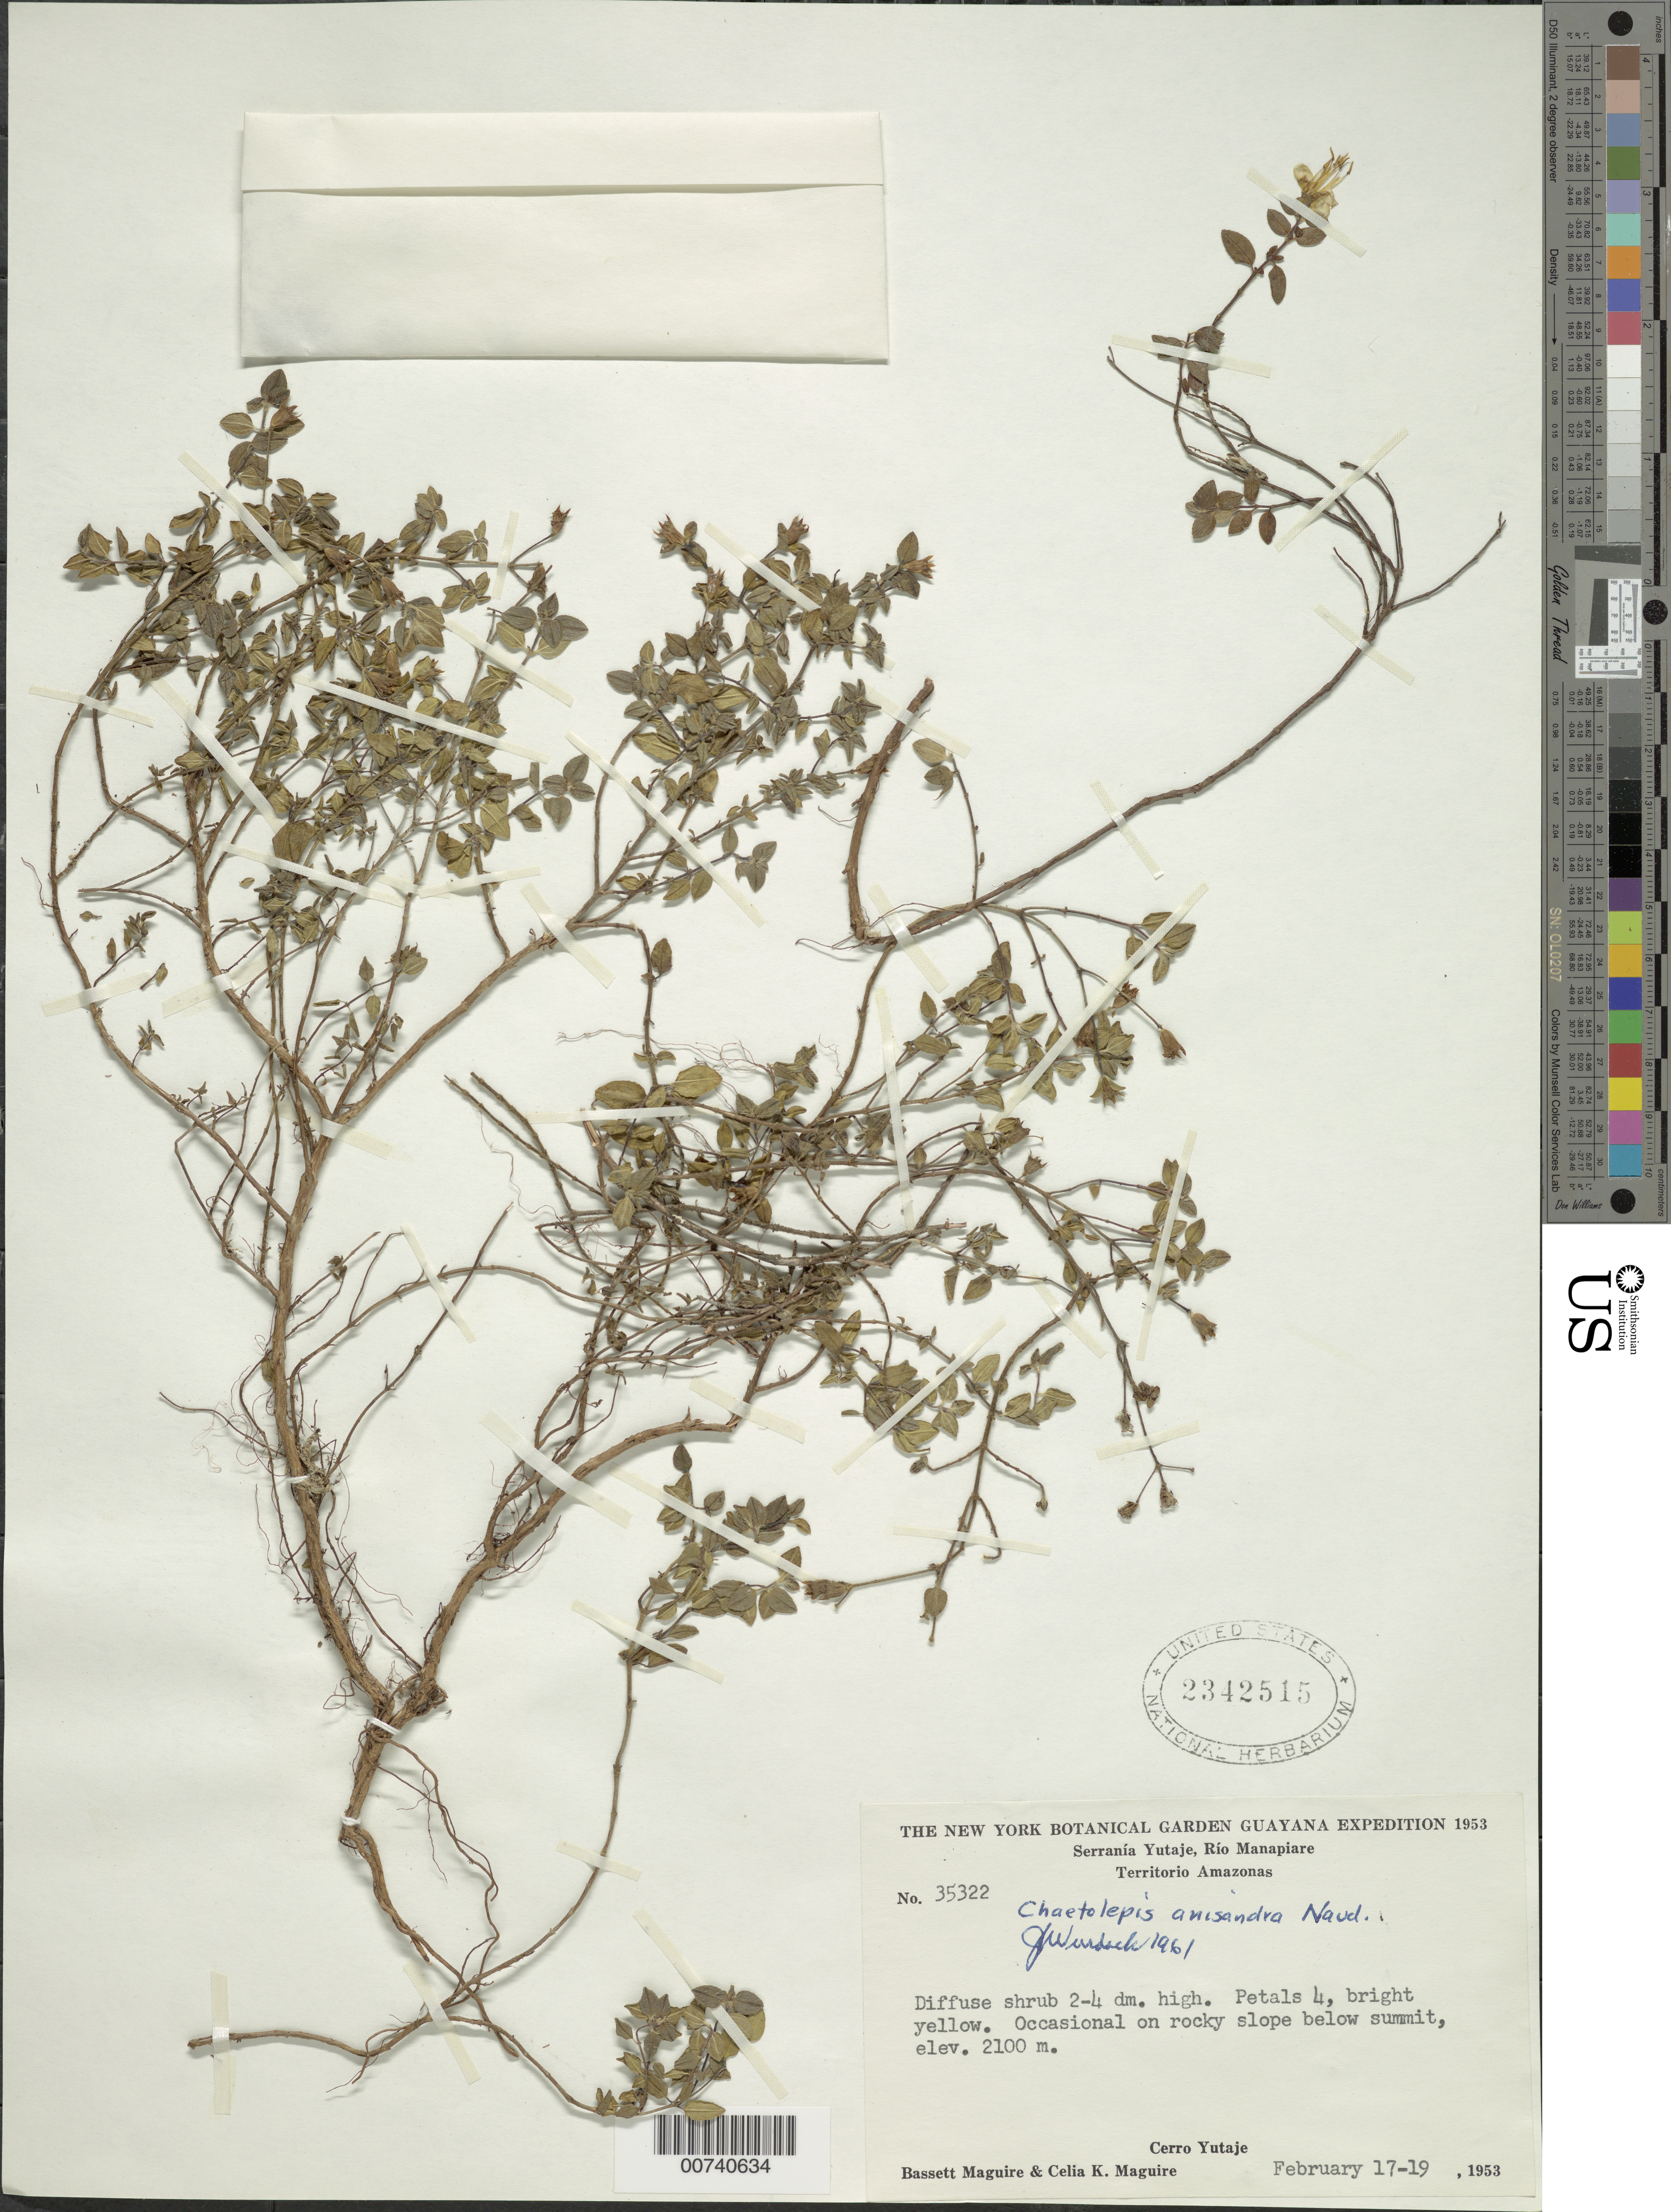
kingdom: Plantae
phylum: Tracheophyta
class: Magnoliopsida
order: Myrtales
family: Melastomataceae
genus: Chaetolepis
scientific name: Chaetolepis anisandra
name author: Naudin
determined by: Wurdack, John J., (US), US (UNITED STATES)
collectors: B. Maguire & C. K. Maguire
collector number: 35322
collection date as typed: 17-Feb-53 to 19-Feb-53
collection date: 1953-02-17/1953-02-19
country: Venezuela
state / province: Amazonas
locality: Serranía Yutajé, Río Manapiare, Cerro Yutajé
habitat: Rocky slopes below summit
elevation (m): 2100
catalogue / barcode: US 2342515